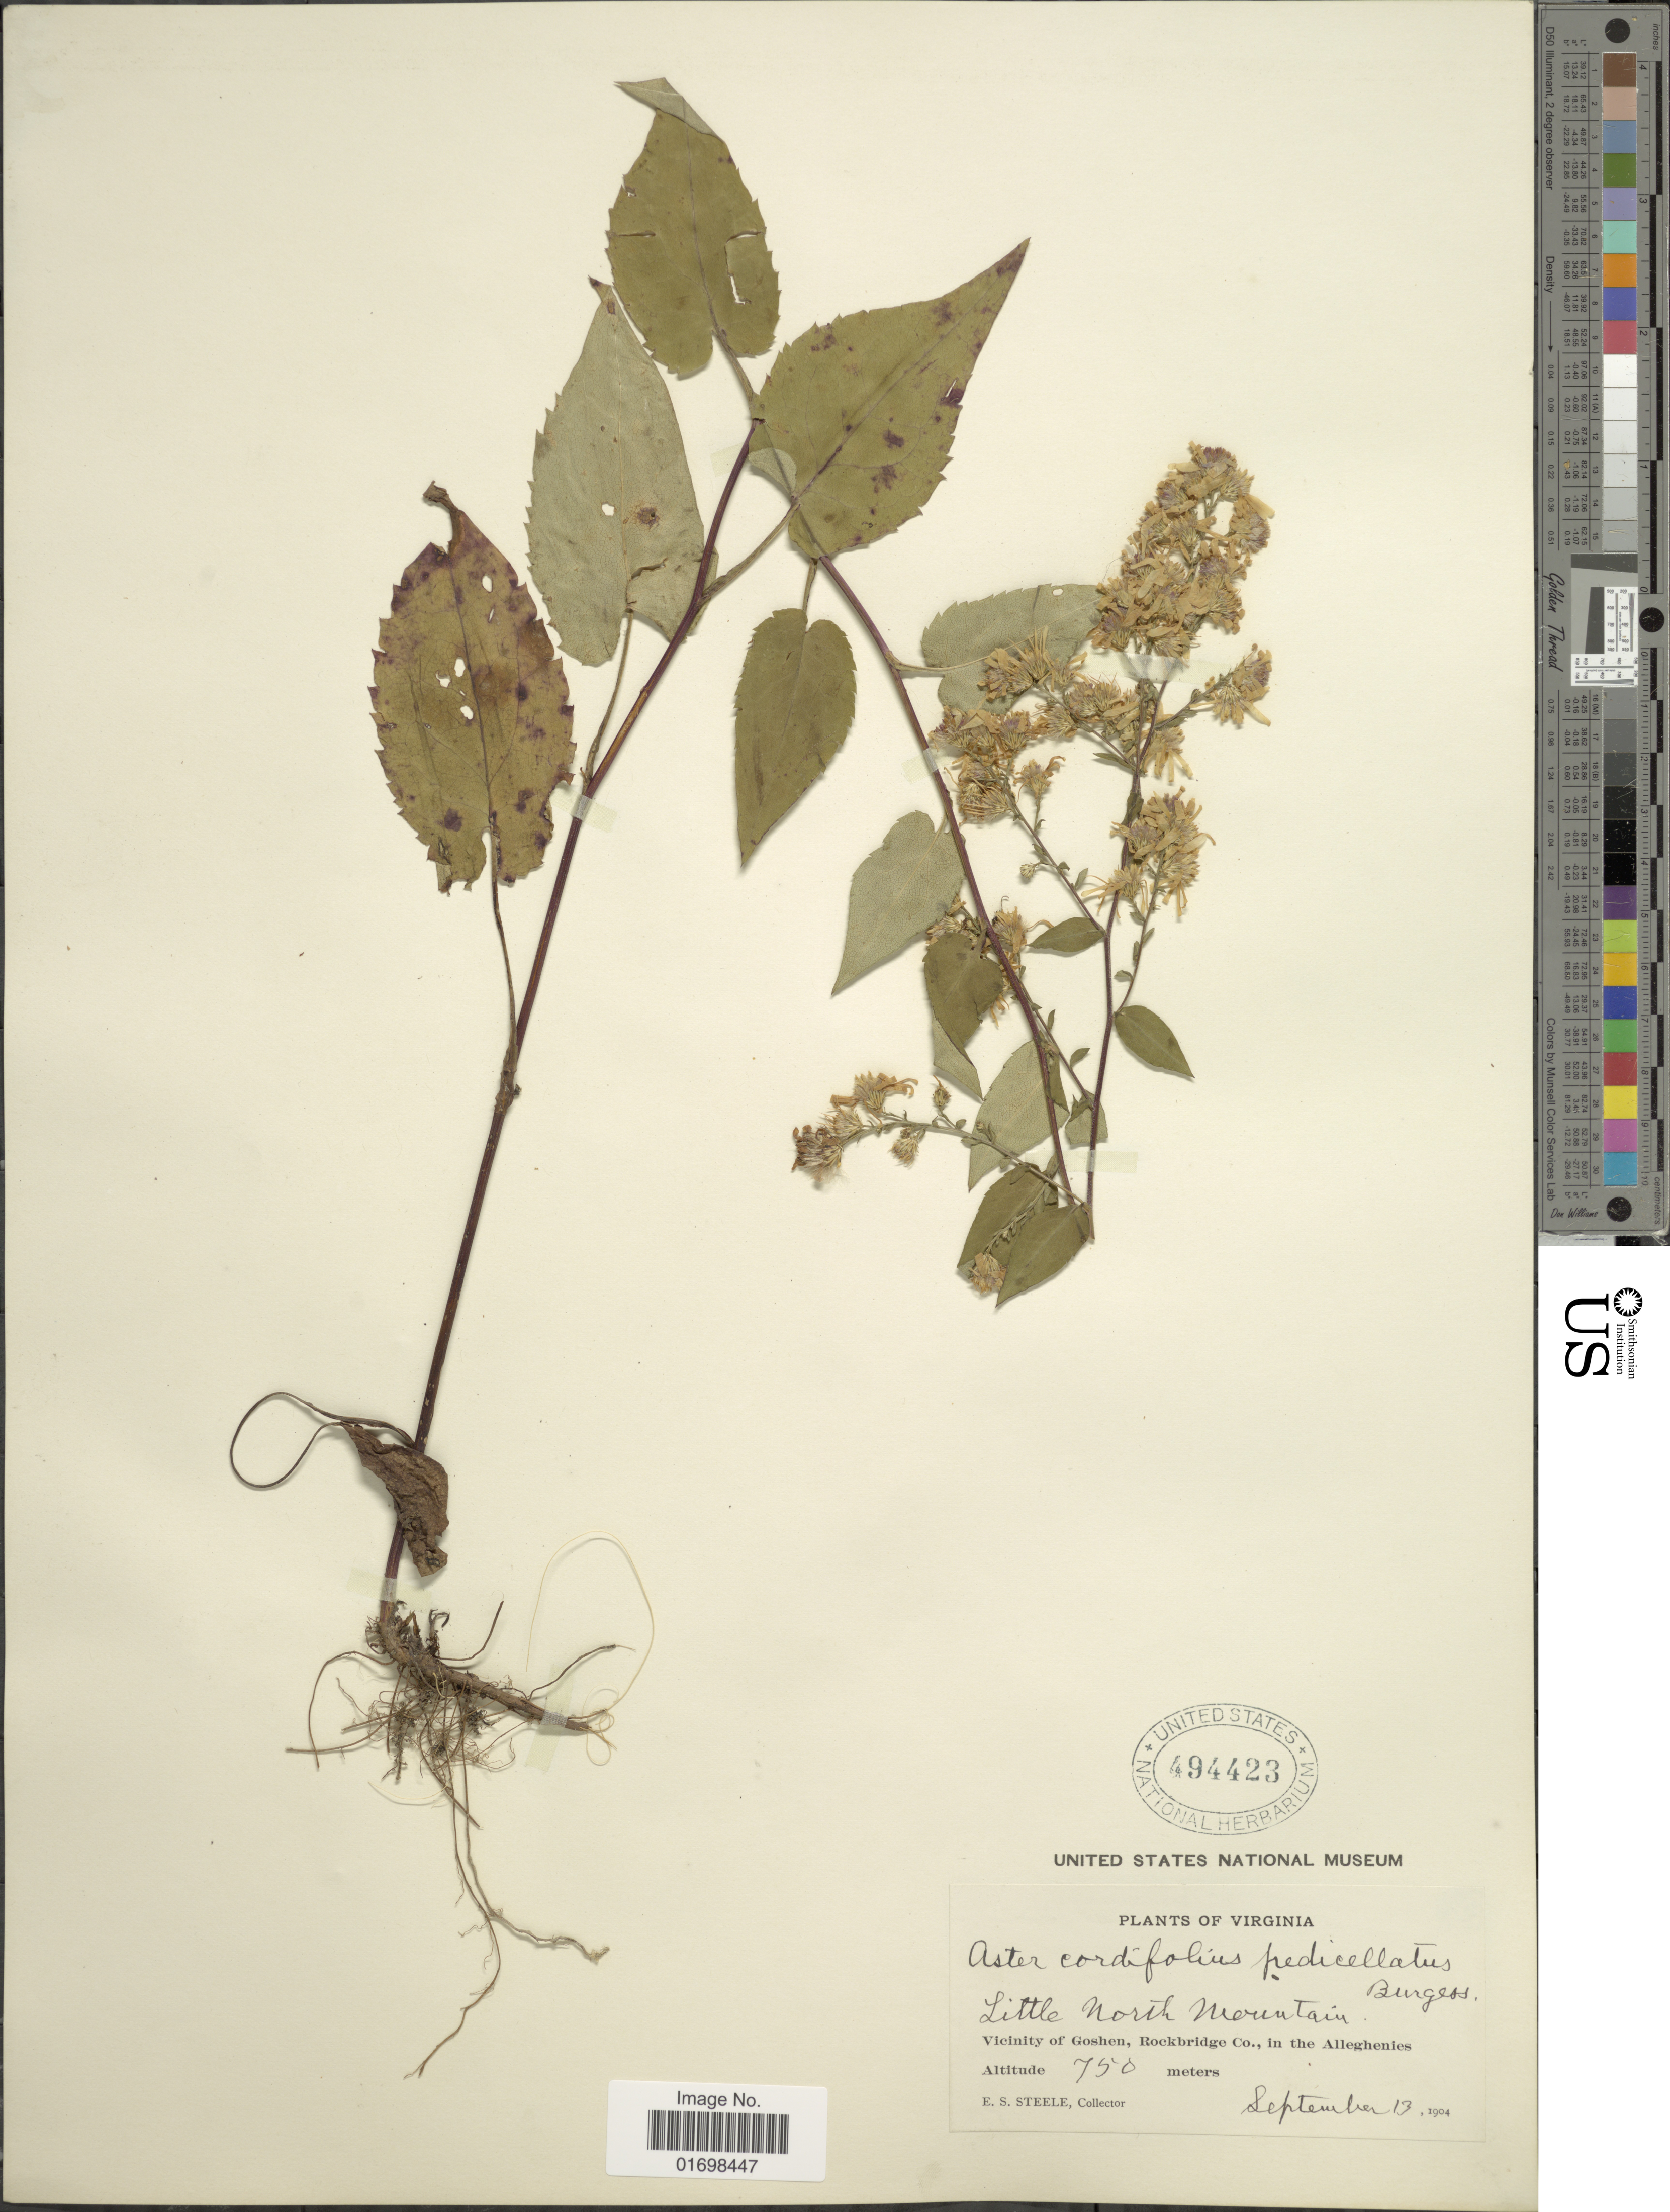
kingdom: Plantae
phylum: Tracheophyta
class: Magnoliopsida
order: Asterales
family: Asteraceae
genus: Symphyotrichum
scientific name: Symphyotrichum cordifolium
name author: (L.) G.L. Nesom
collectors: E. Steele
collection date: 1904-09-13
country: United States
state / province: Virginia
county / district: Rockbridge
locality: Virginia. Little North Mountain. Vicinity of Goshen, Rockbridge Co. in the Alleghenies .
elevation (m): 750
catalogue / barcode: US 494423